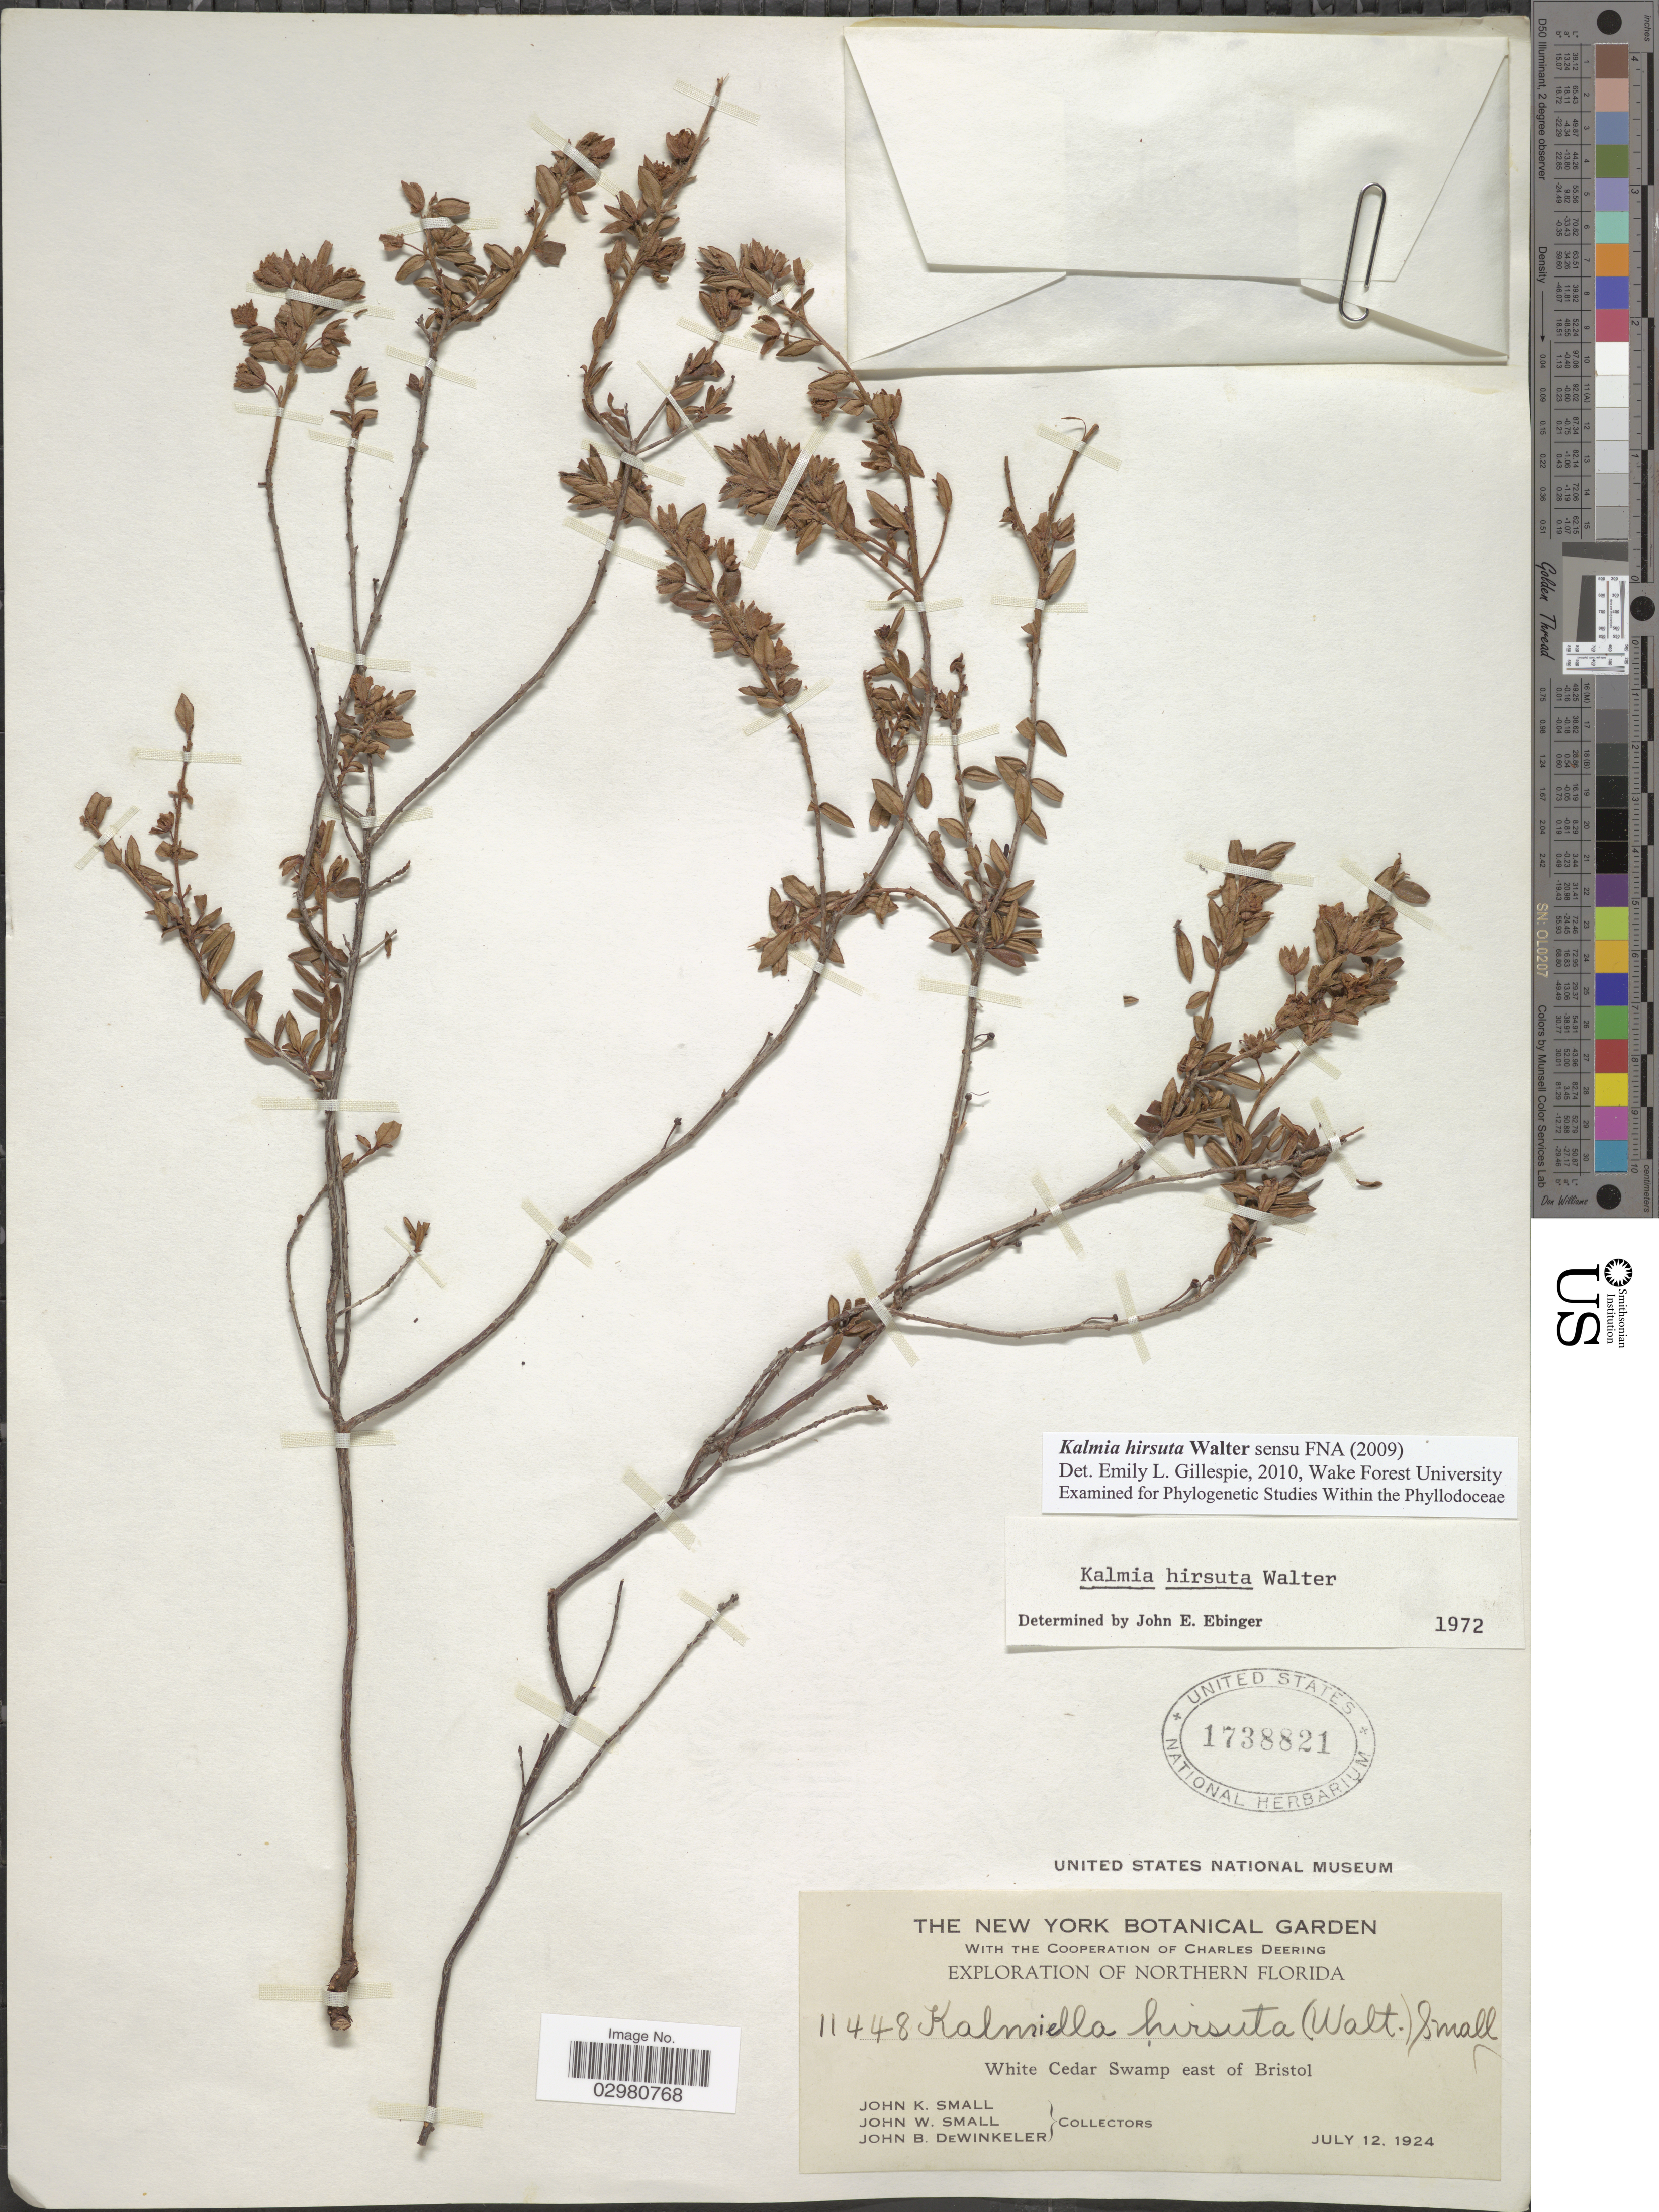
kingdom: Plantae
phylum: Tracheophyta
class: Magnoliopsida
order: Ericales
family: Ericaceae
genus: Kalmia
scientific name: Kalmia hirsuta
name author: Walter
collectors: J. K. Small, J. Small & J. B. Dewinkeler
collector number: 11448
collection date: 1924-07-12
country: United States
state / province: Florida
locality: Northern Florida. White Cedar Swamp east of Bristol.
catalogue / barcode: US 1738821